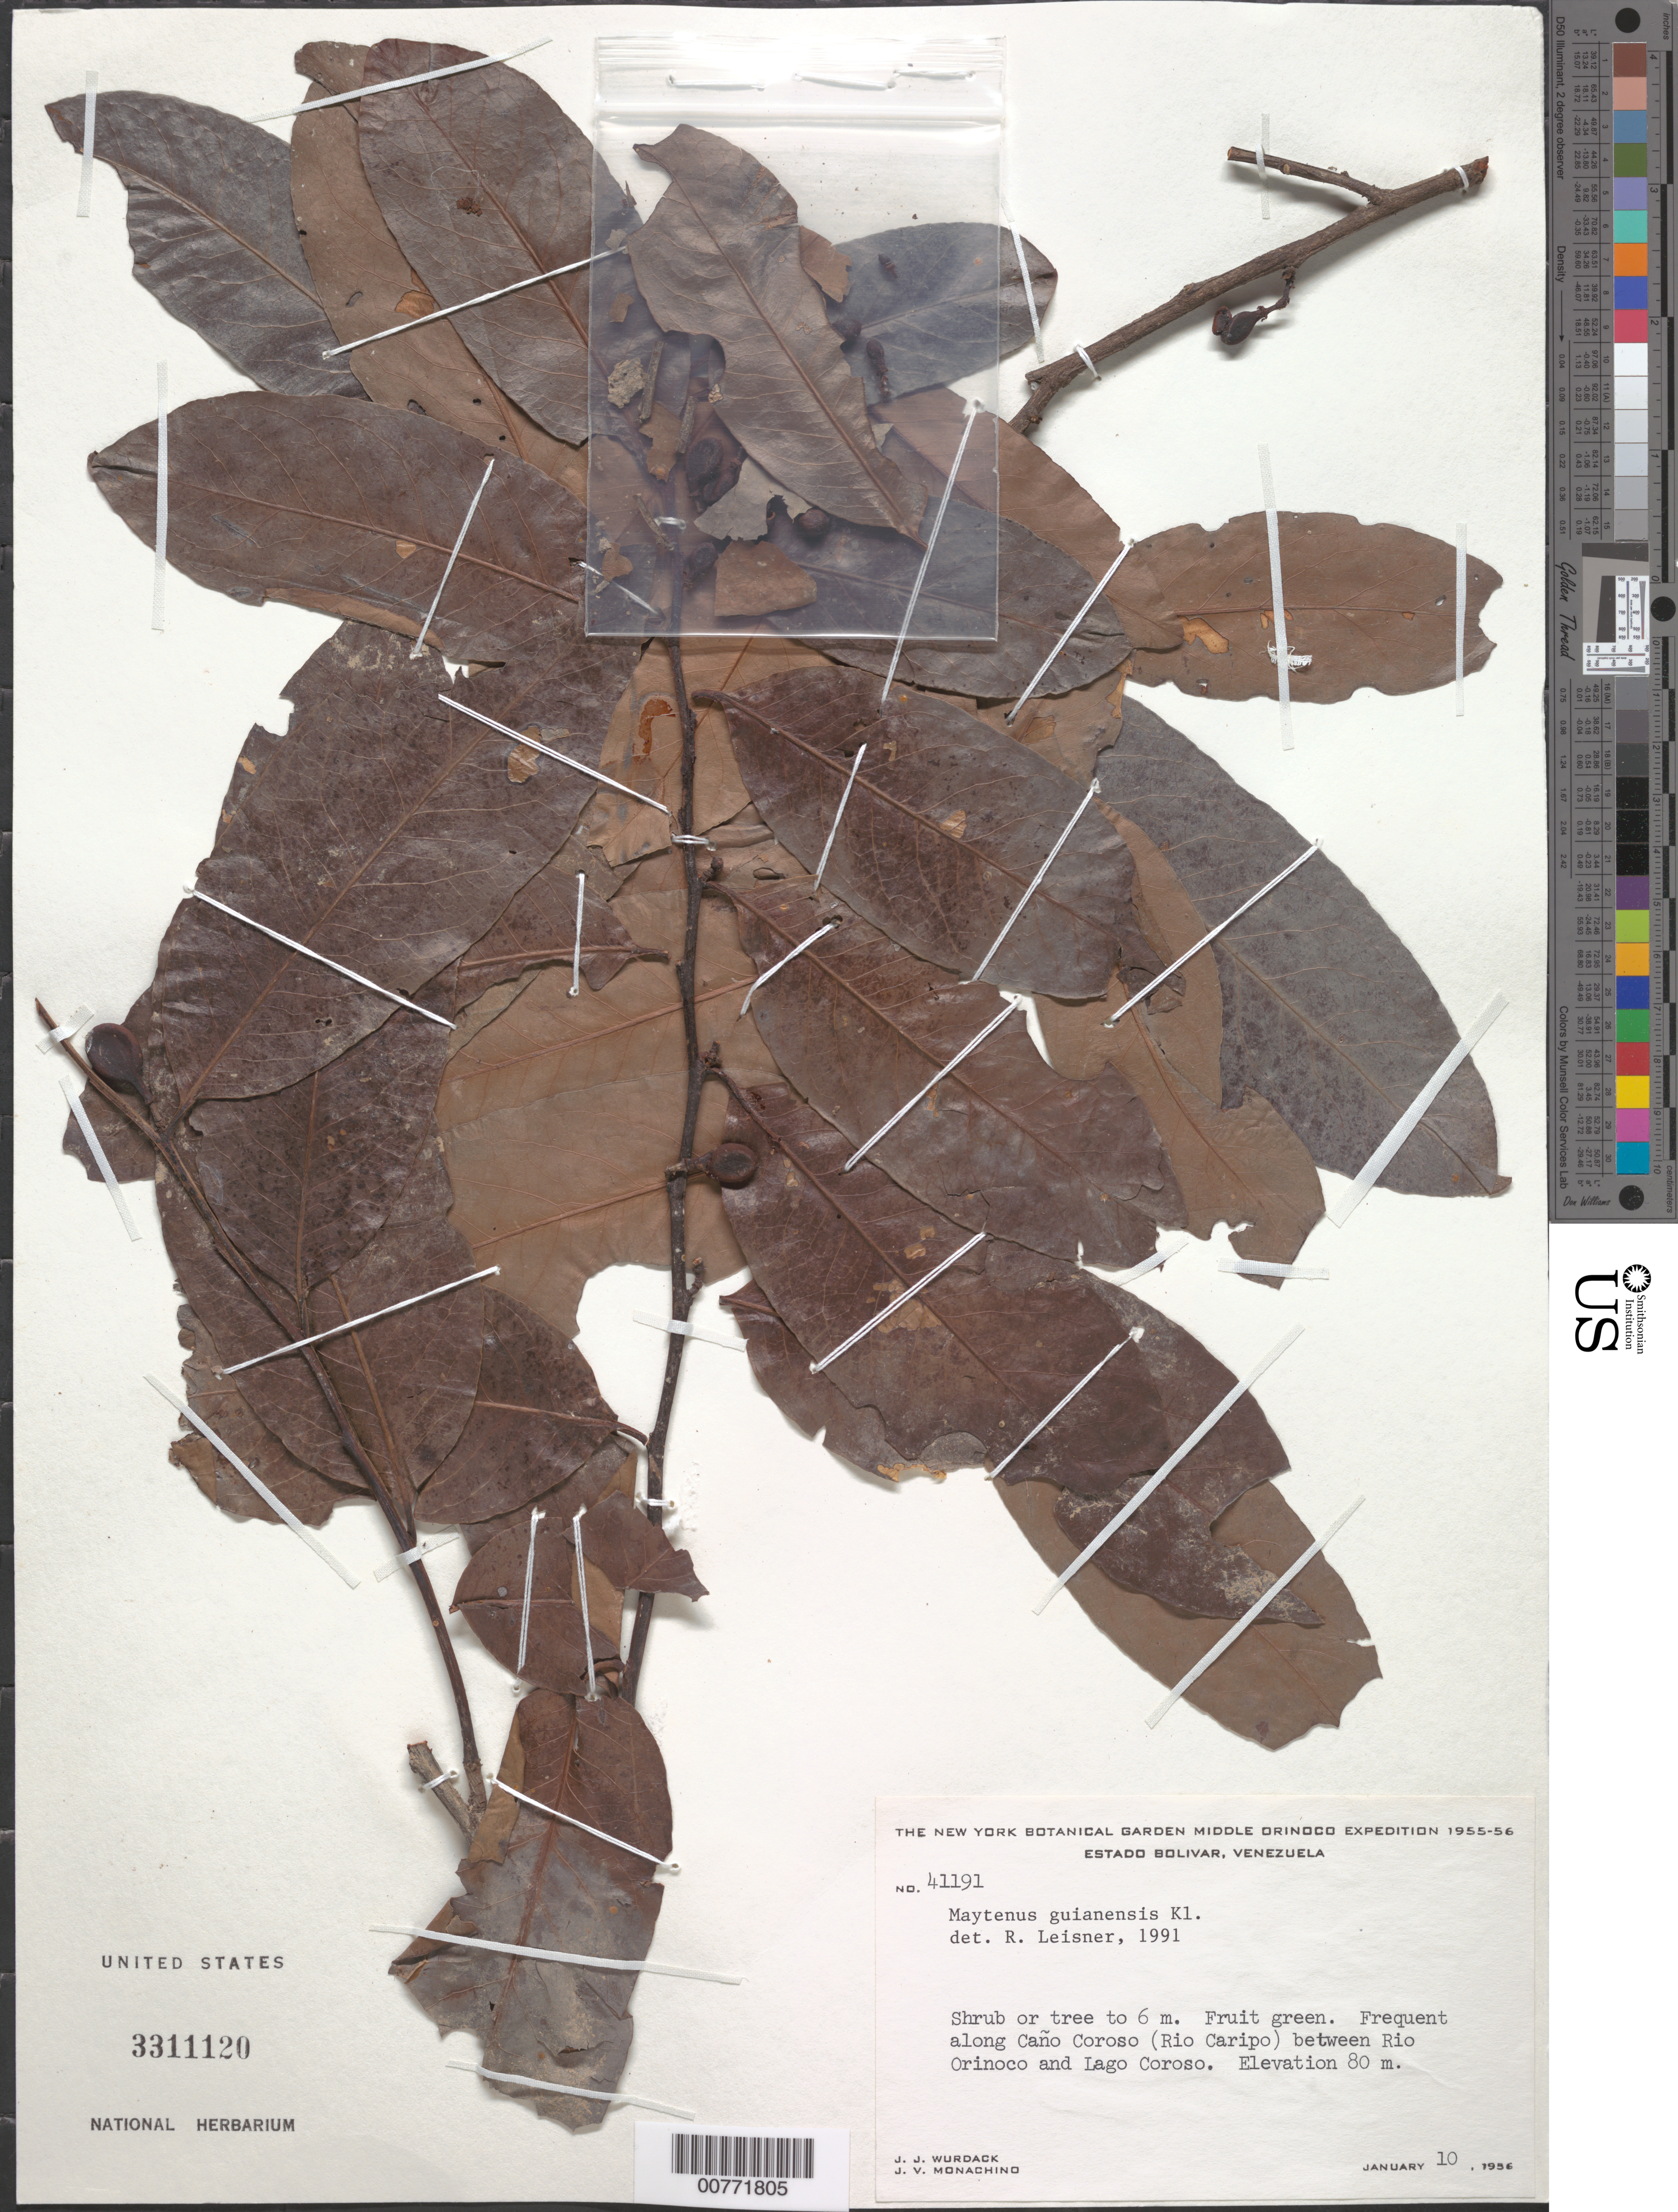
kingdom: Plantae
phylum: Tracheophyta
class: Magnoliopsida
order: Celastrales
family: Celastraceae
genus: Maytenus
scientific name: Maytenus guyanensis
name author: Klotzsch ex Reissek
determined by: Liesner, R. L.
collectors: J. J. Wurdack & J. V. Monachino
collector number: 41191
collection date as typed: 10-Jan-56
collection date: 1956-01-10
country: Venezuela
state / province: Bolívar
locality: Caño Coroso (Río Caripo) between Río Orinoco and Lago Coroso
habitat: Along caño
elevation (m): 80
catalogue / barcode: US 3311120